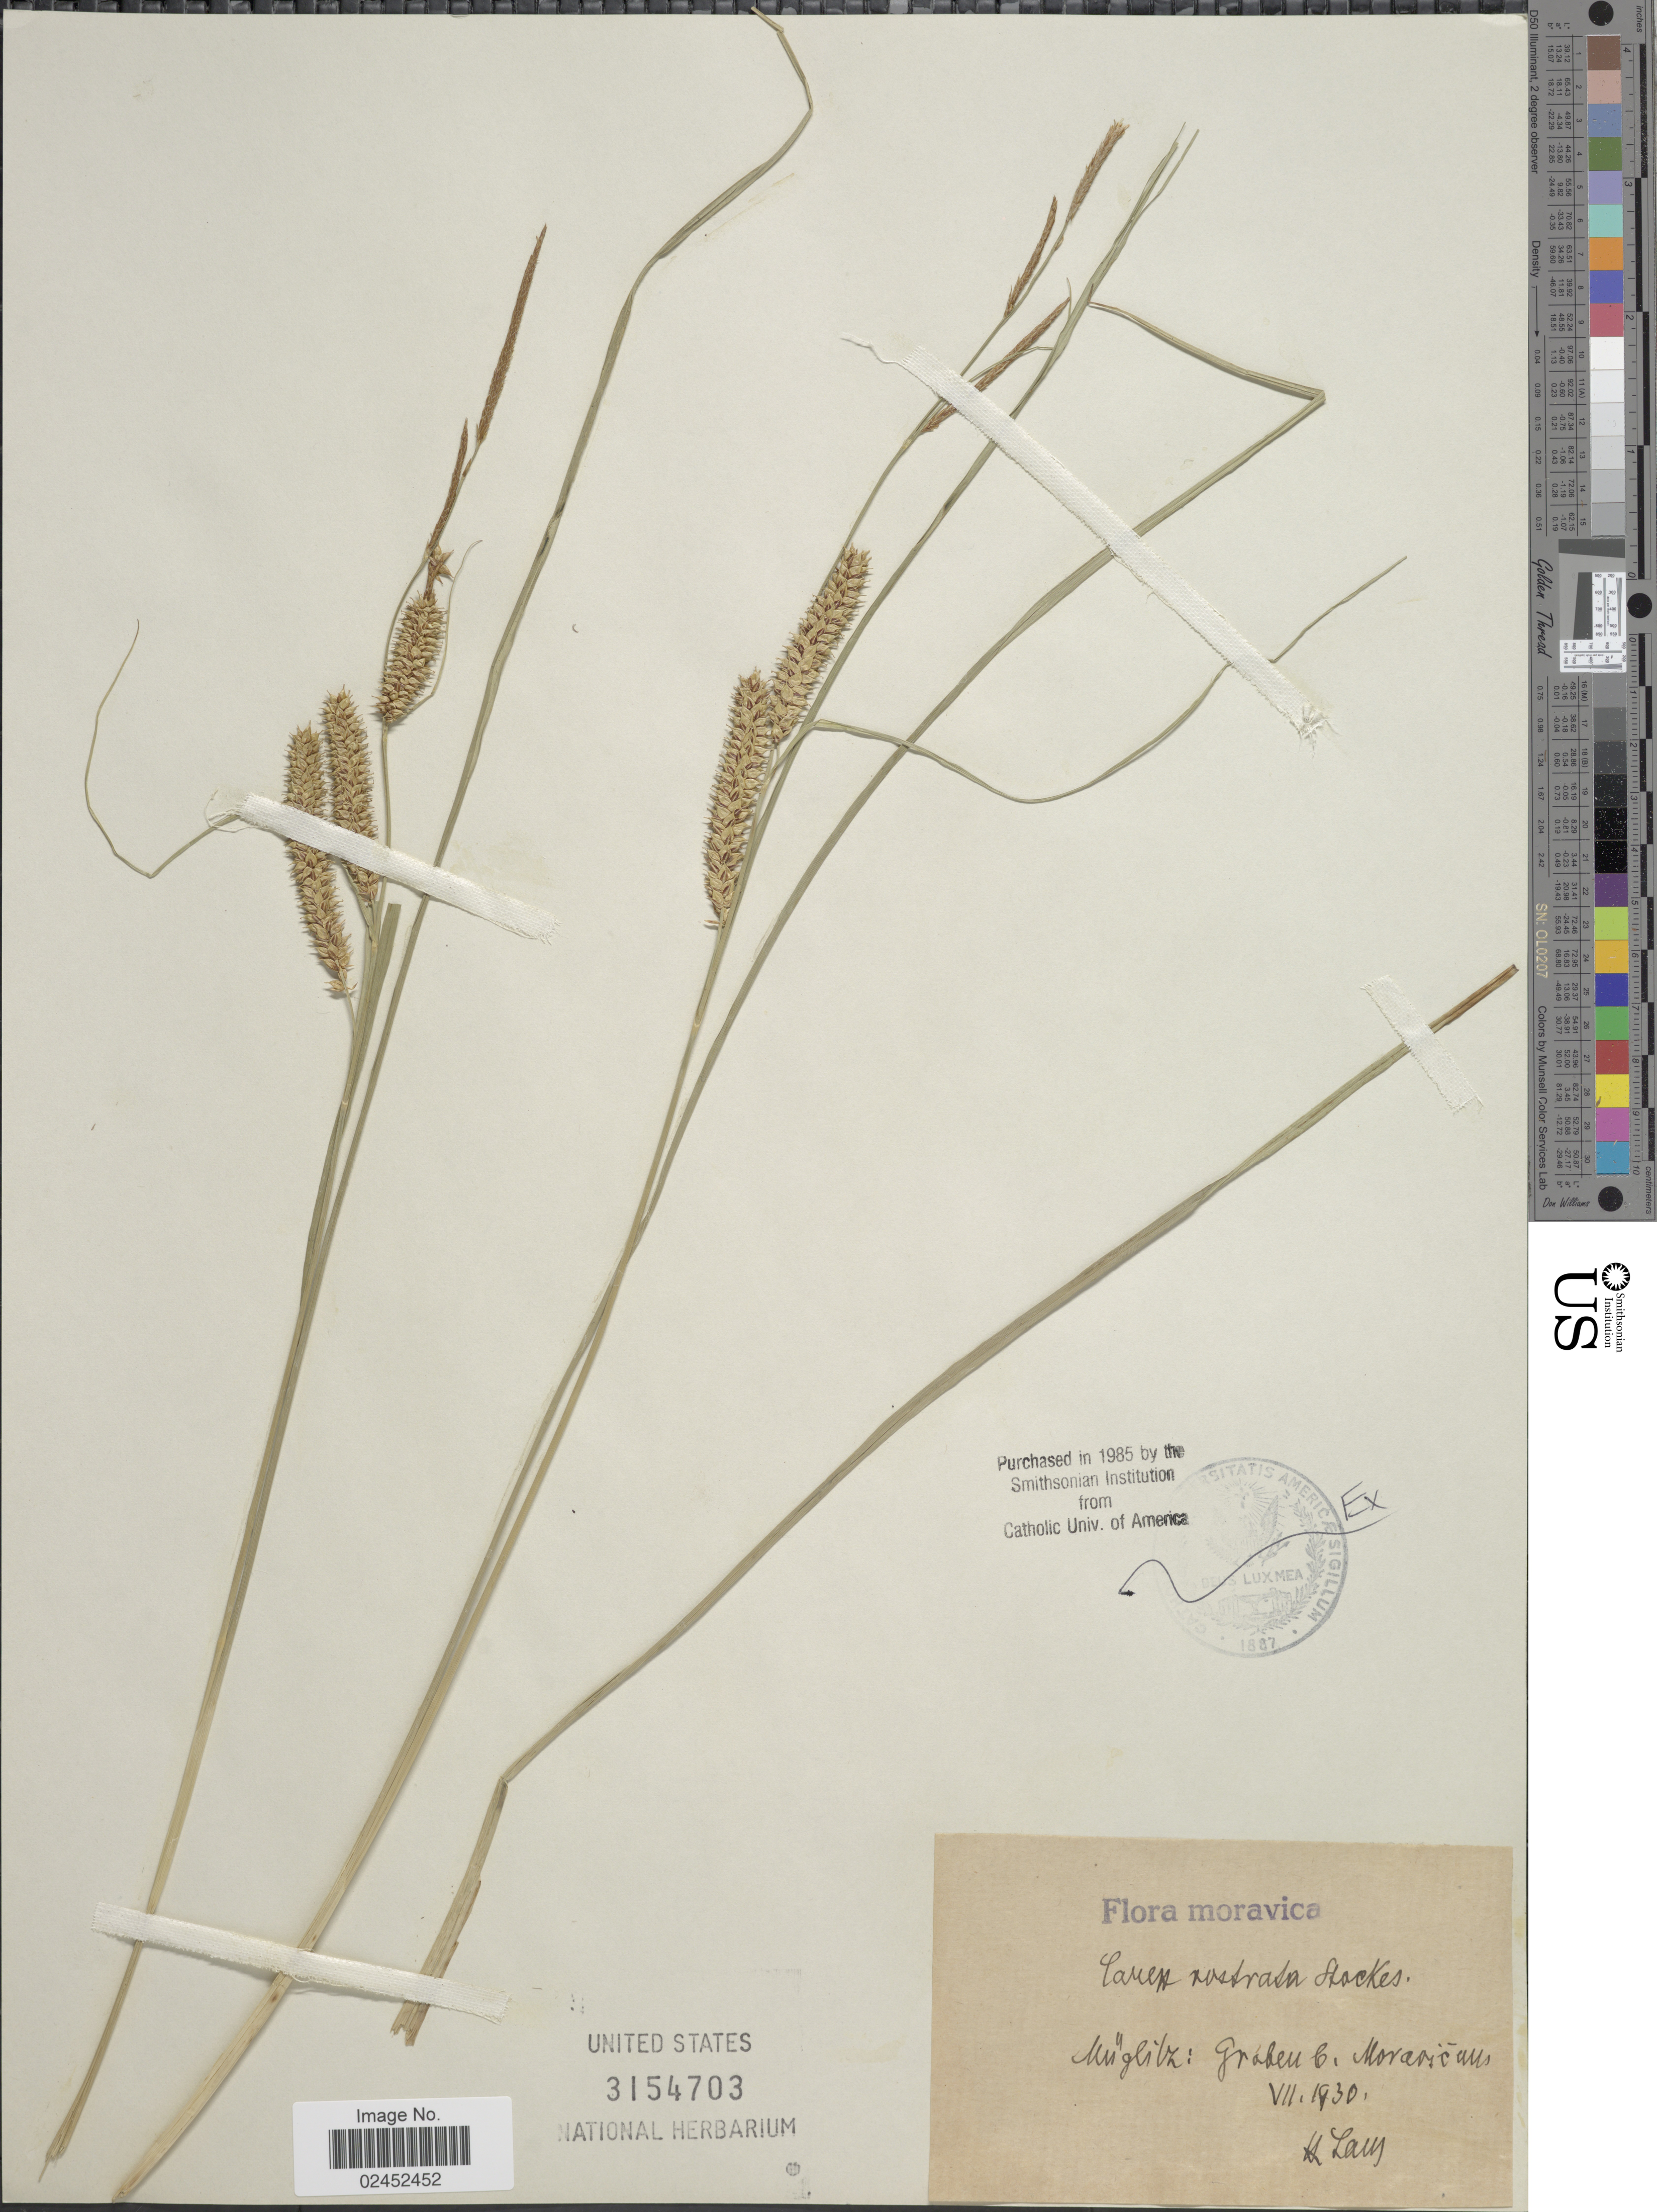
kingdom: Plantae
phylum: Tracheophyta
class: Liliopsida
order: Poales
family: Cyperaceae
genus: Carex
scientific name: Carex rostrata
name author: Stokes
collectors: H. Laus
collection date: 1930-07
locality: Moravica, Unglitz [interpreted]: Grabeu b. Moravicaus. [interpreted]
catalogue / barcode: US 3154703